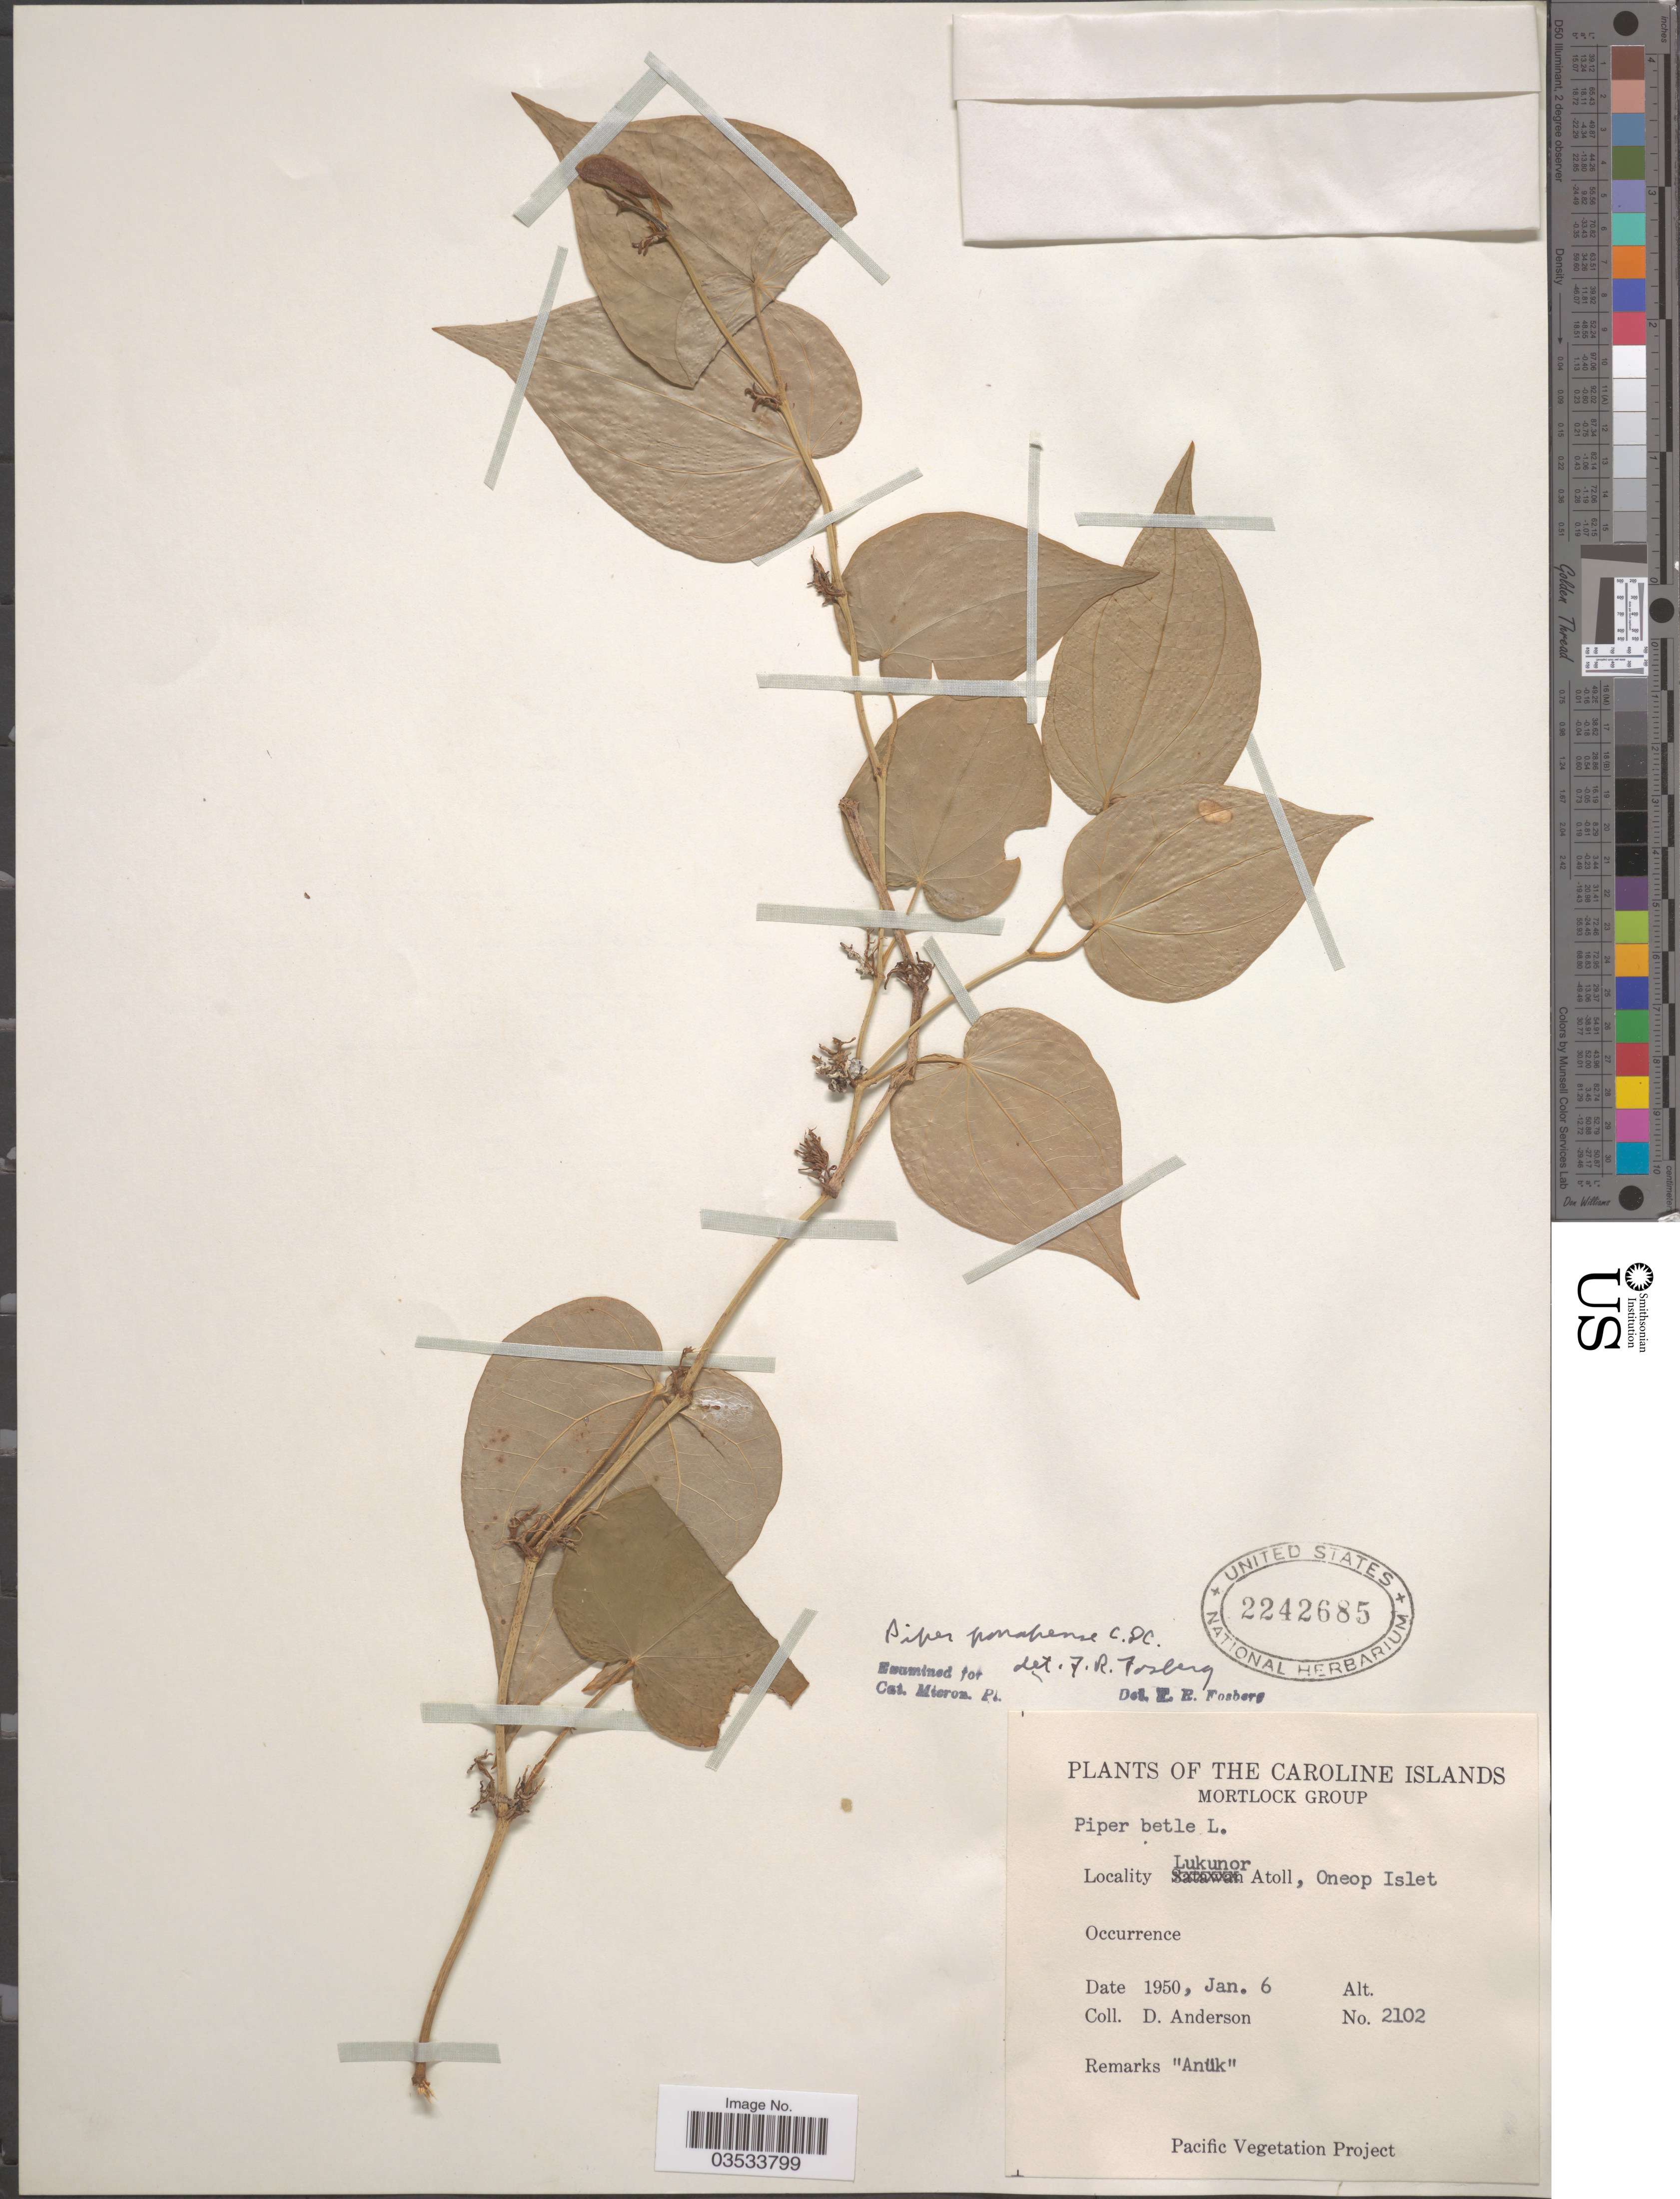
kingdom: Plantae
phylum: Tracheophyta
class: Magnoliopsida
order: Piperales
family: Piperaceae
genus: Piper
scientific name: Piper ponapense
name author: C. DC.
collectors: D. Anderson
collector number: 2102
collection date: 1950-01-06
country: Micronesia, Federated States of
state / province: Truk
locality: Caroline Islands. Mortlock Group. Lukunor Atoll, Oneop Islet.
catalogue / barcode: US 2242685